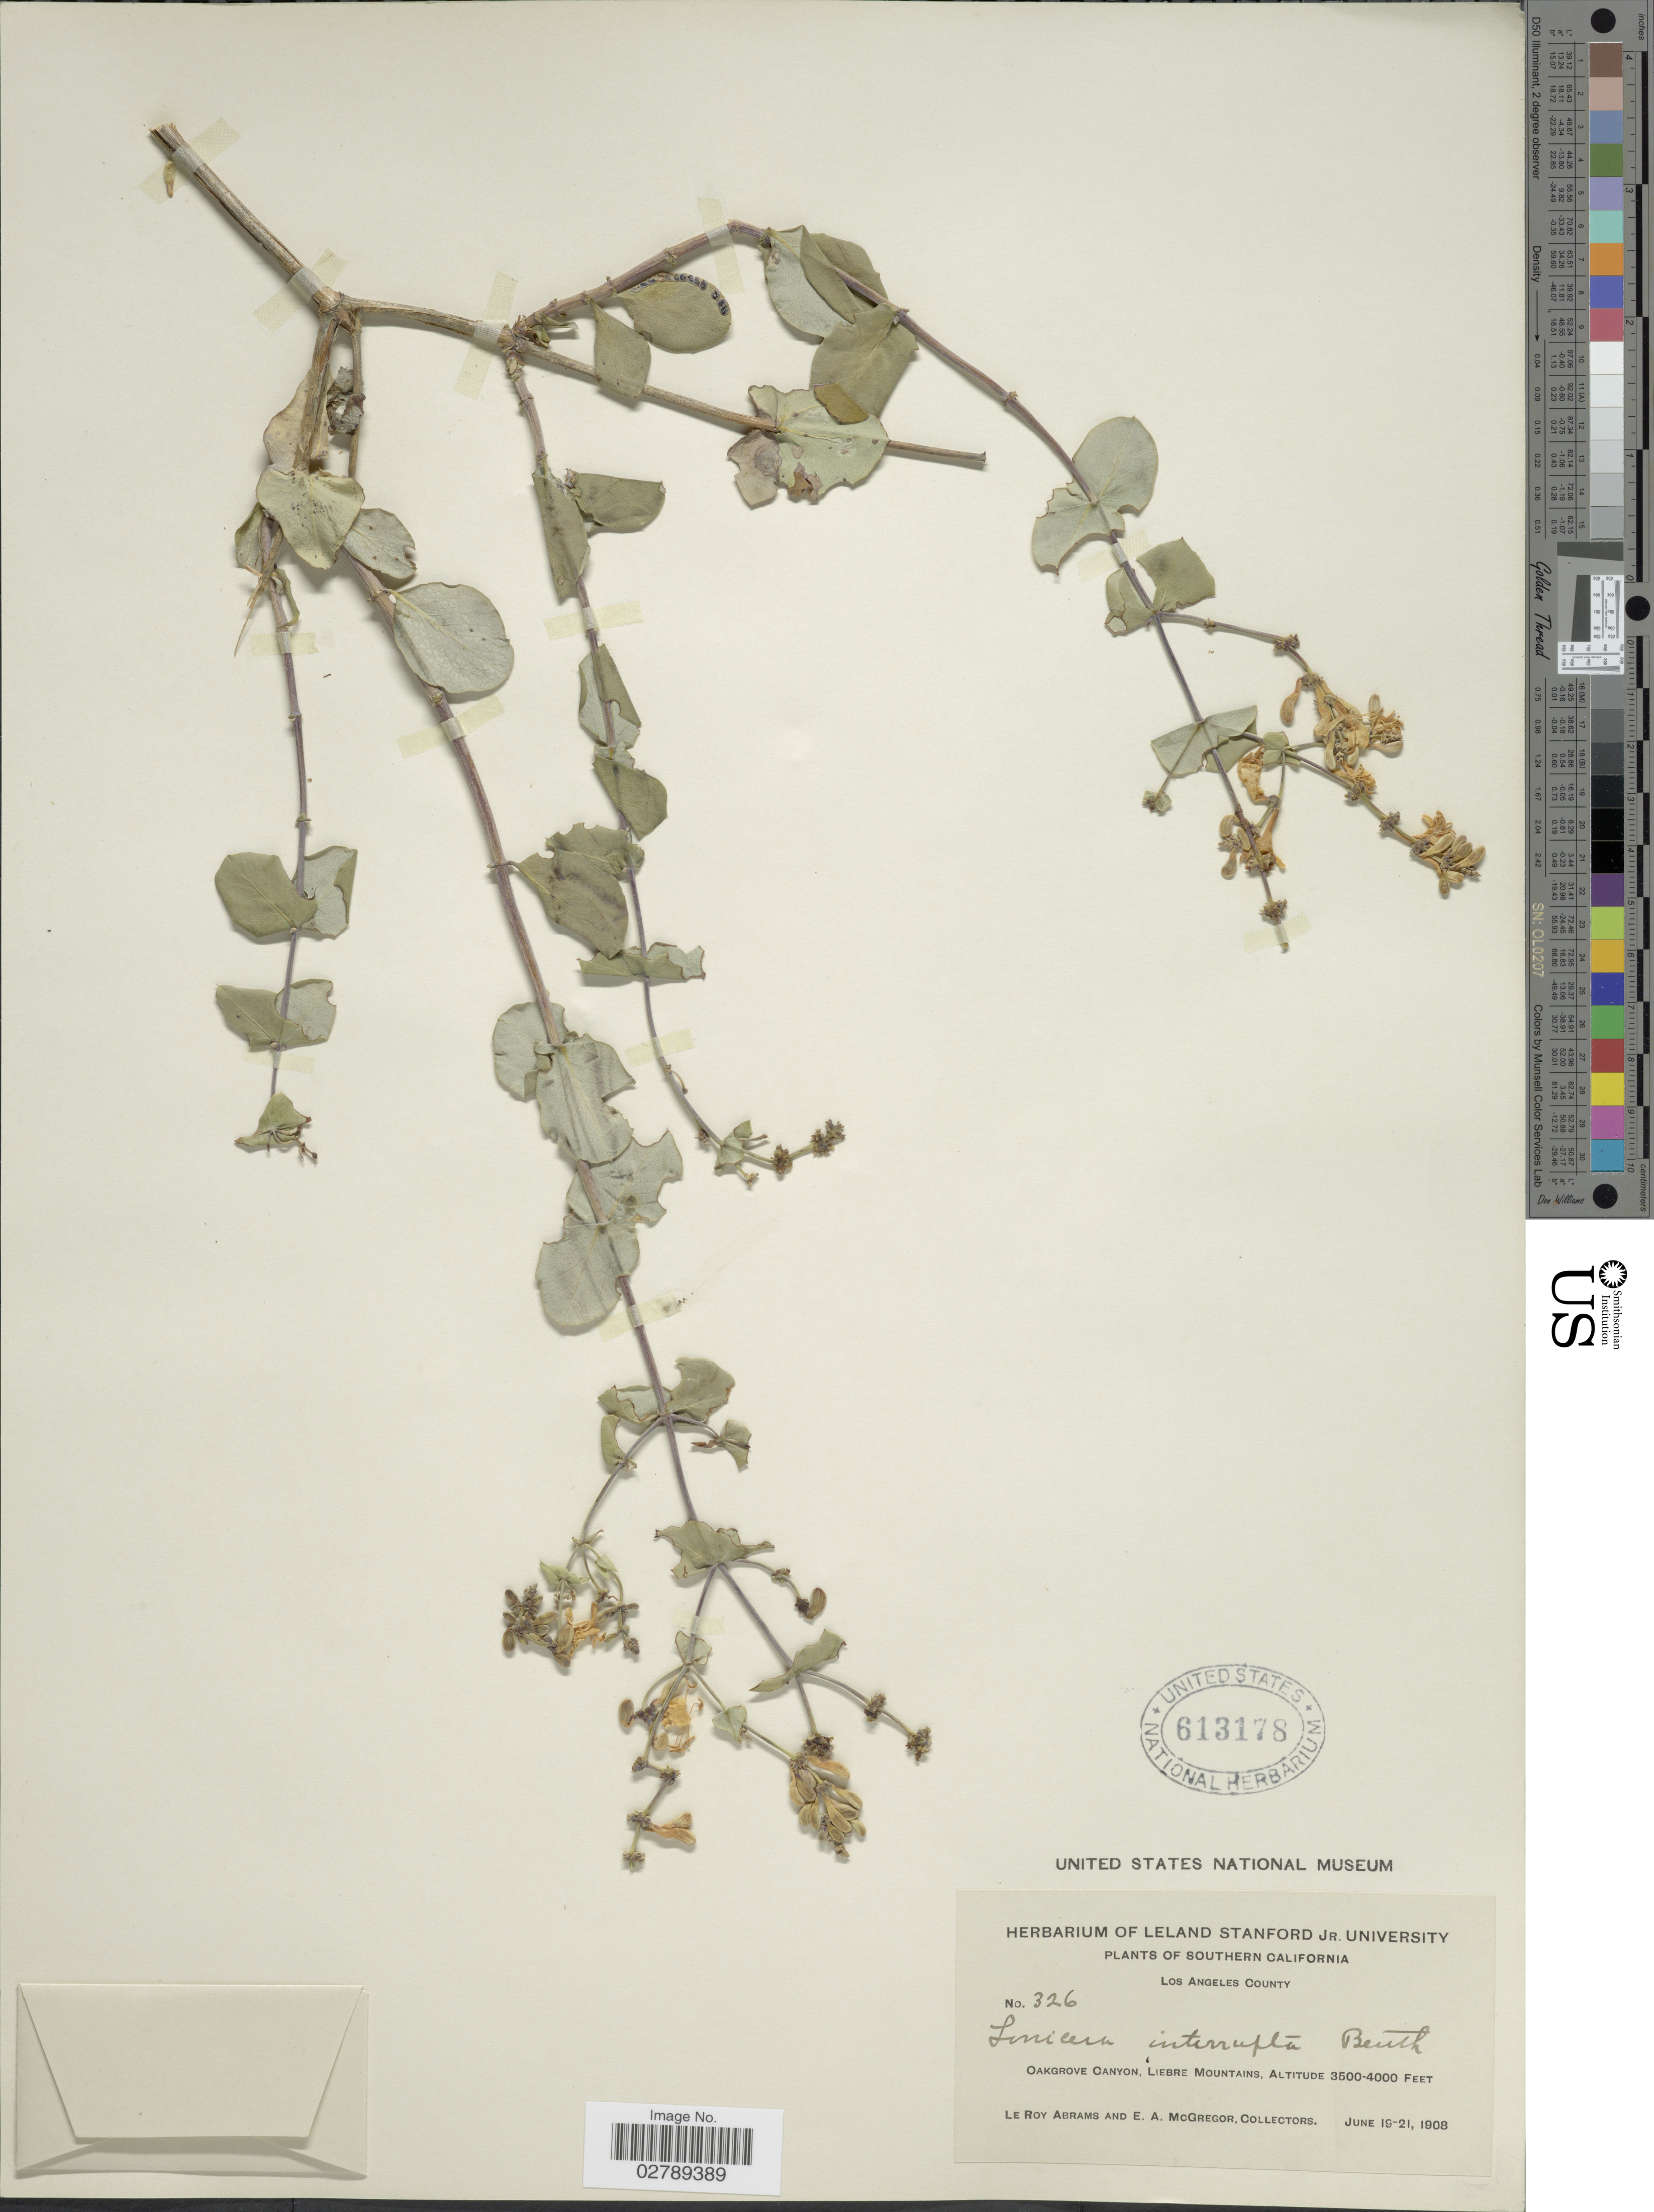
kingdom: Plantae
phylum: Tracheophyta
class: Magnoliopsida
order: Dipsacales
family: Caprifoliaceae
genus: Lonicera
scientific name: Lonicera interrupta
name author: Benth.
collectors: L. Abrams & E. A. McGregor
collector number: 326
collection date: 1908-06-19/1908-06-21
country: United States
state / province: California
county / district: Los Angeles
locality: Southern California. Los Angeles County. Oakgrove Canyon, Liebre Mountains.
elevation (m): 1067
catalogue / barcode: US 613178